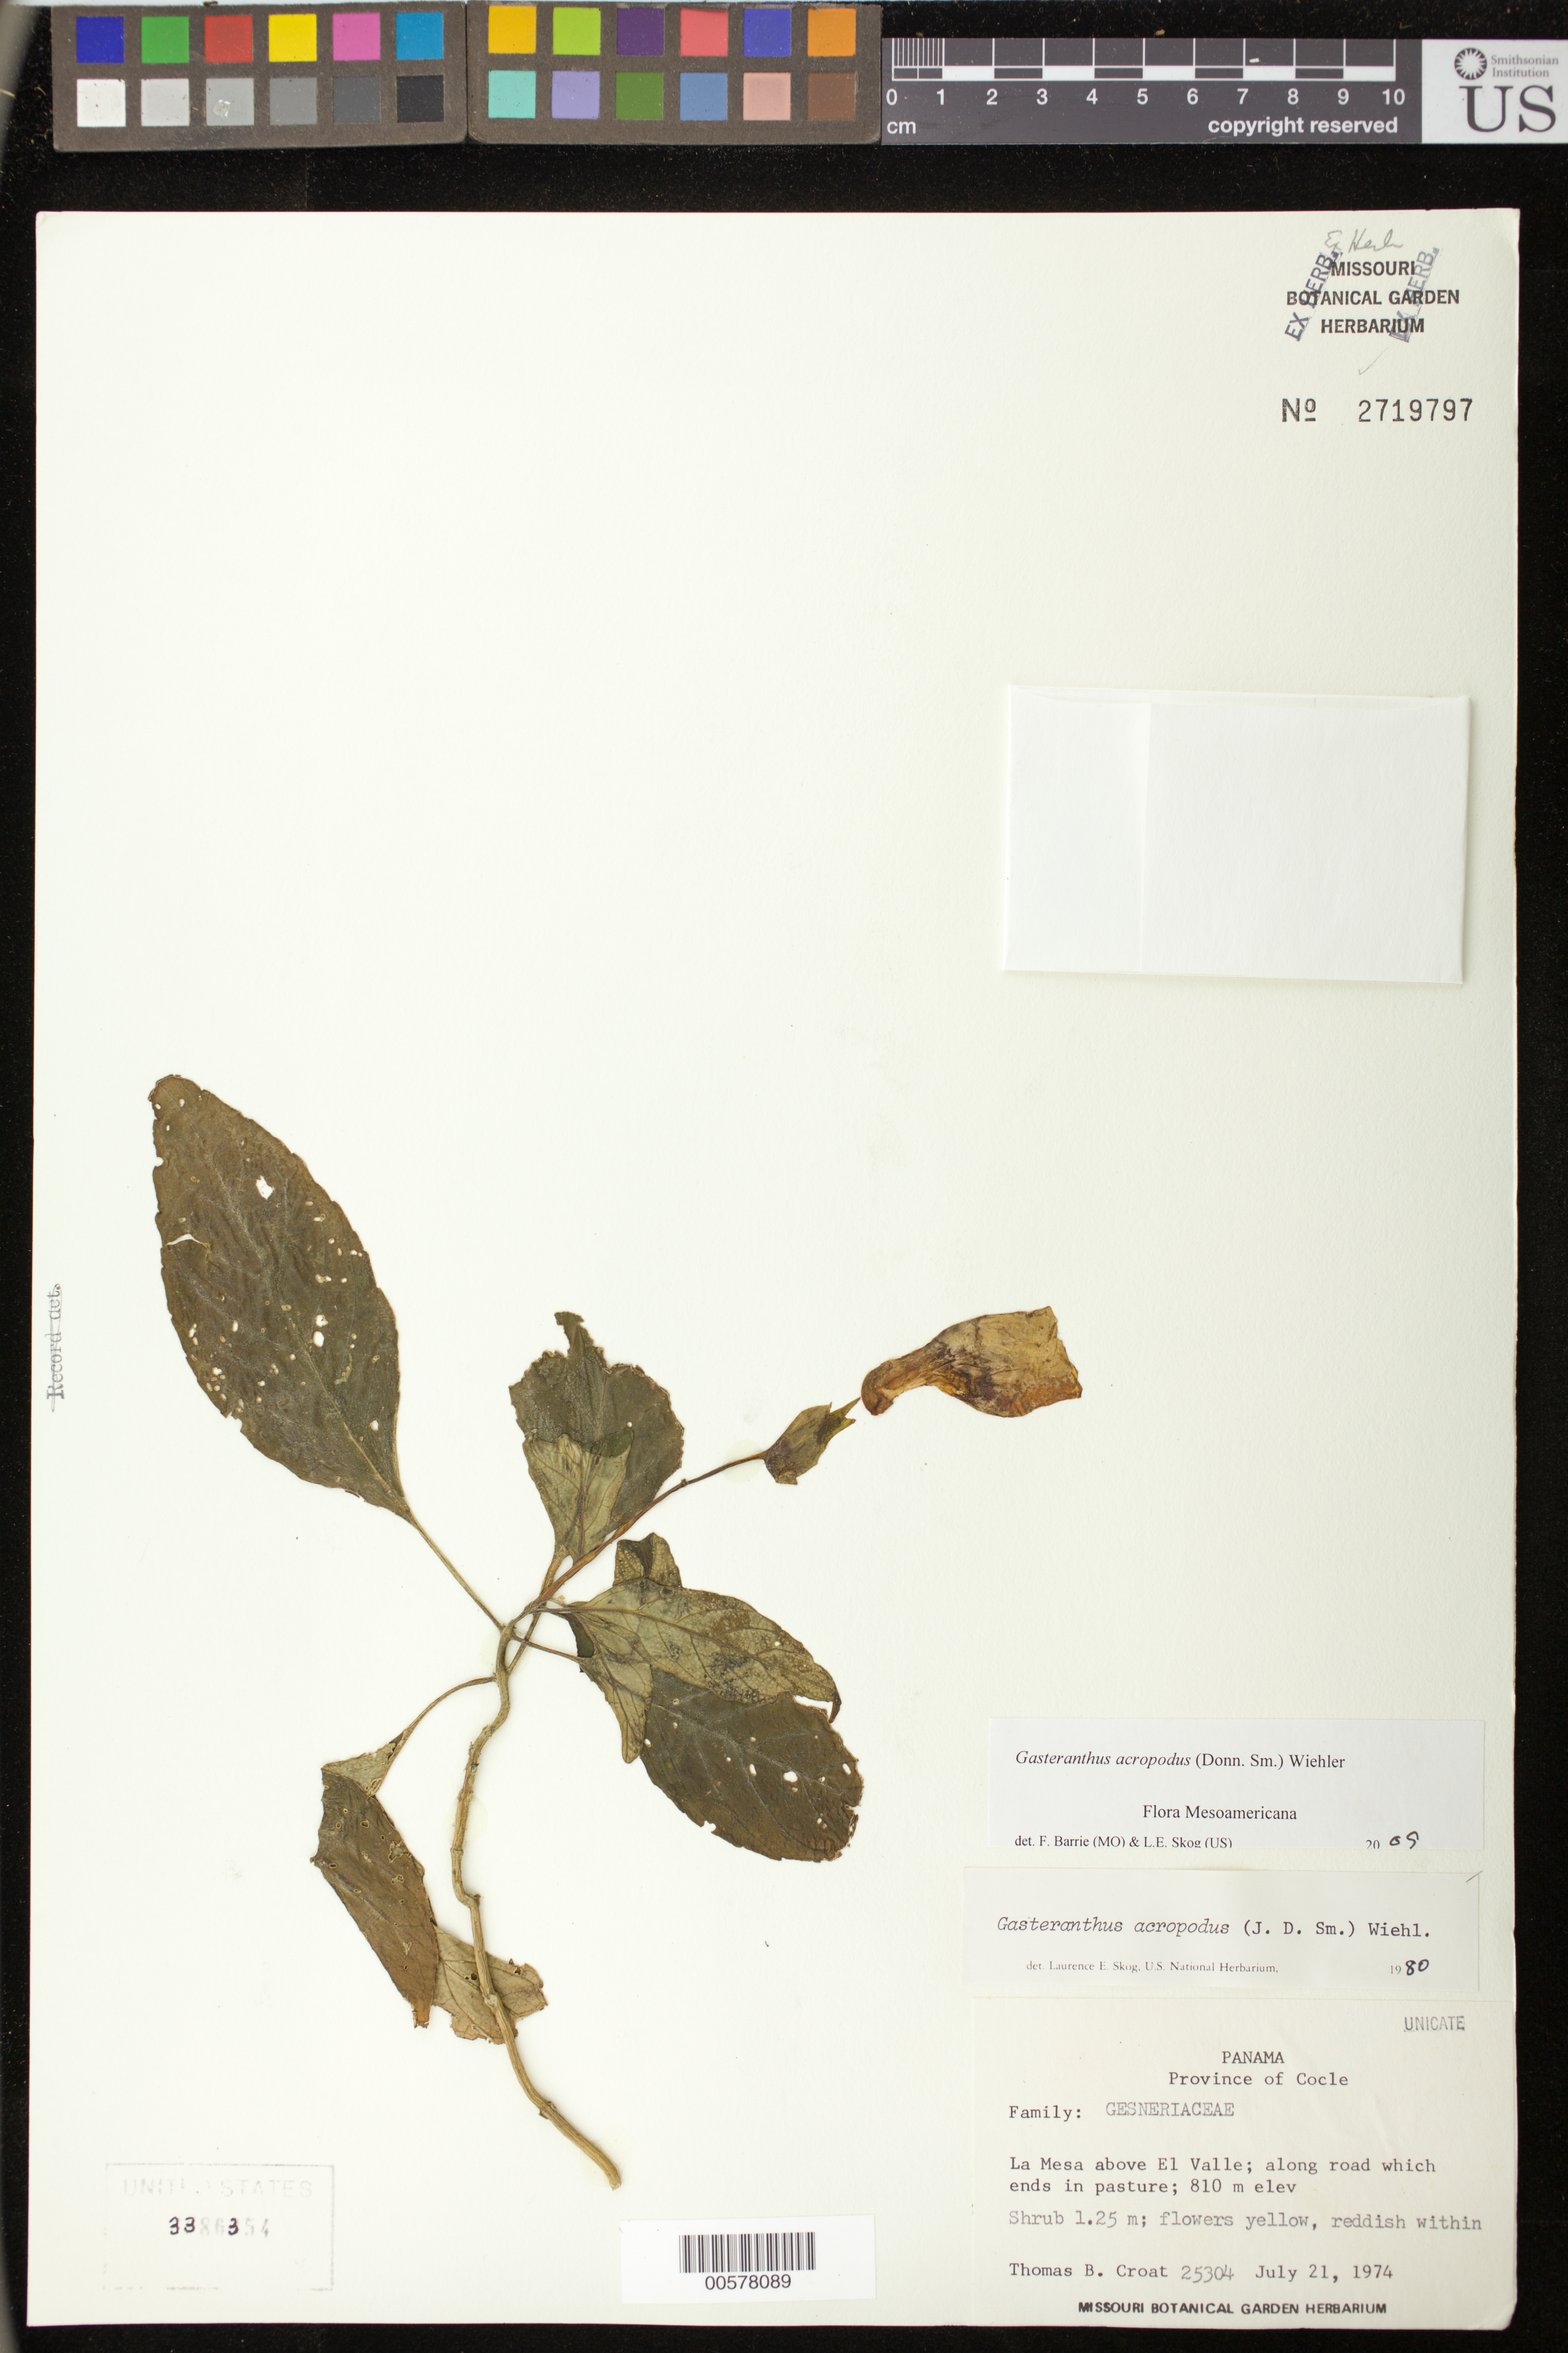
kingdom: Plantae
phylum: Tracheophyta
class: Magnoliopsida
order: Lamiales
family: Gesneriaceae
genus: Gasteranthus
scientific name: Gasteranthus acropodus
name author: (Donn. Sm.) Wiehler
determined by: Skog, Laurence E.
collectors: T. B. Croat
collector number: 25304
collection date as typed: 21 Jul 1974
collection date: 1974-07-21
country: Panama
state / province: Coclé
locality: La Mesa above E. Valle; along road which ends in pasture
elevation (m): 810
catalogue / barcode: US 3386354